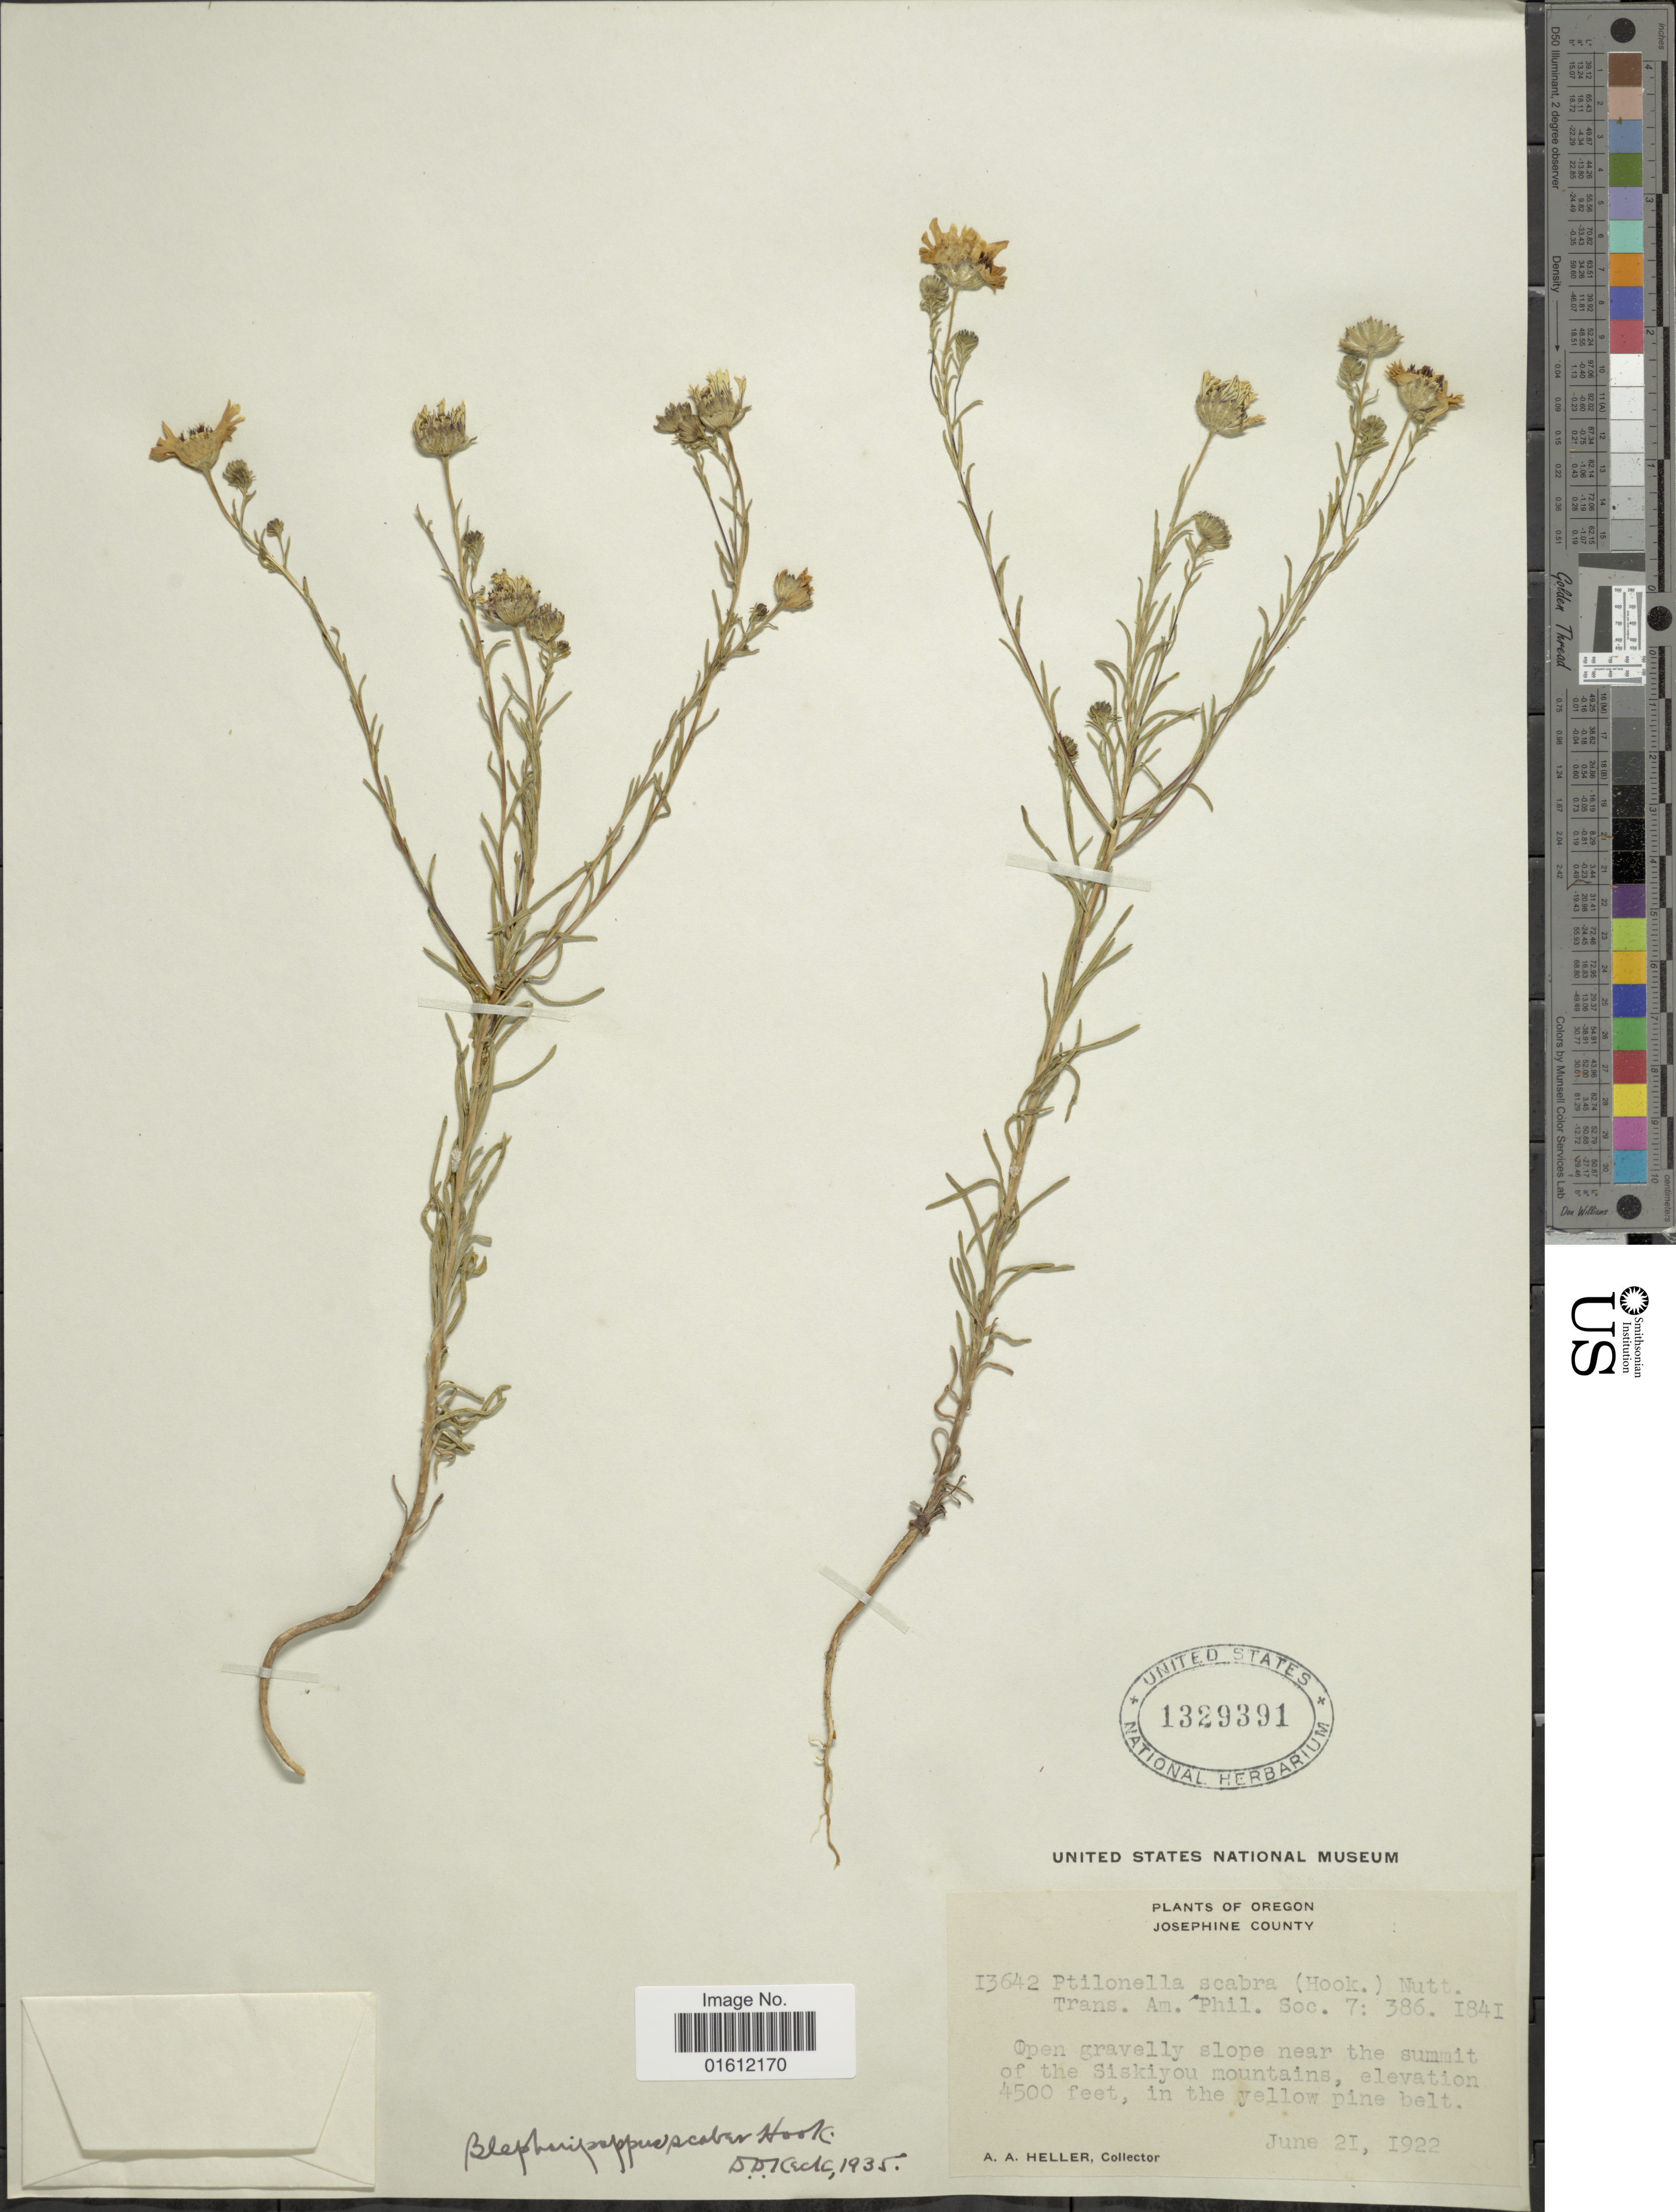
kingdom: Plantae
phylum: Tracheophyta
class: Magnoliopsida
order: Asterales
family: Asteraceae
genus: Blepharipappus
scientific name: Blepharipappus scaber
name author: Hook.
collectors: A. A. Heller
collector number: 13642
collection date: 1922-06-21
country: United States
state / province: Oregon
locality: Josephine County, Open gravelly slope near the summit of the Siskiyou mountains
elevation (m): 1372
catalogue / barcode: US 1329391